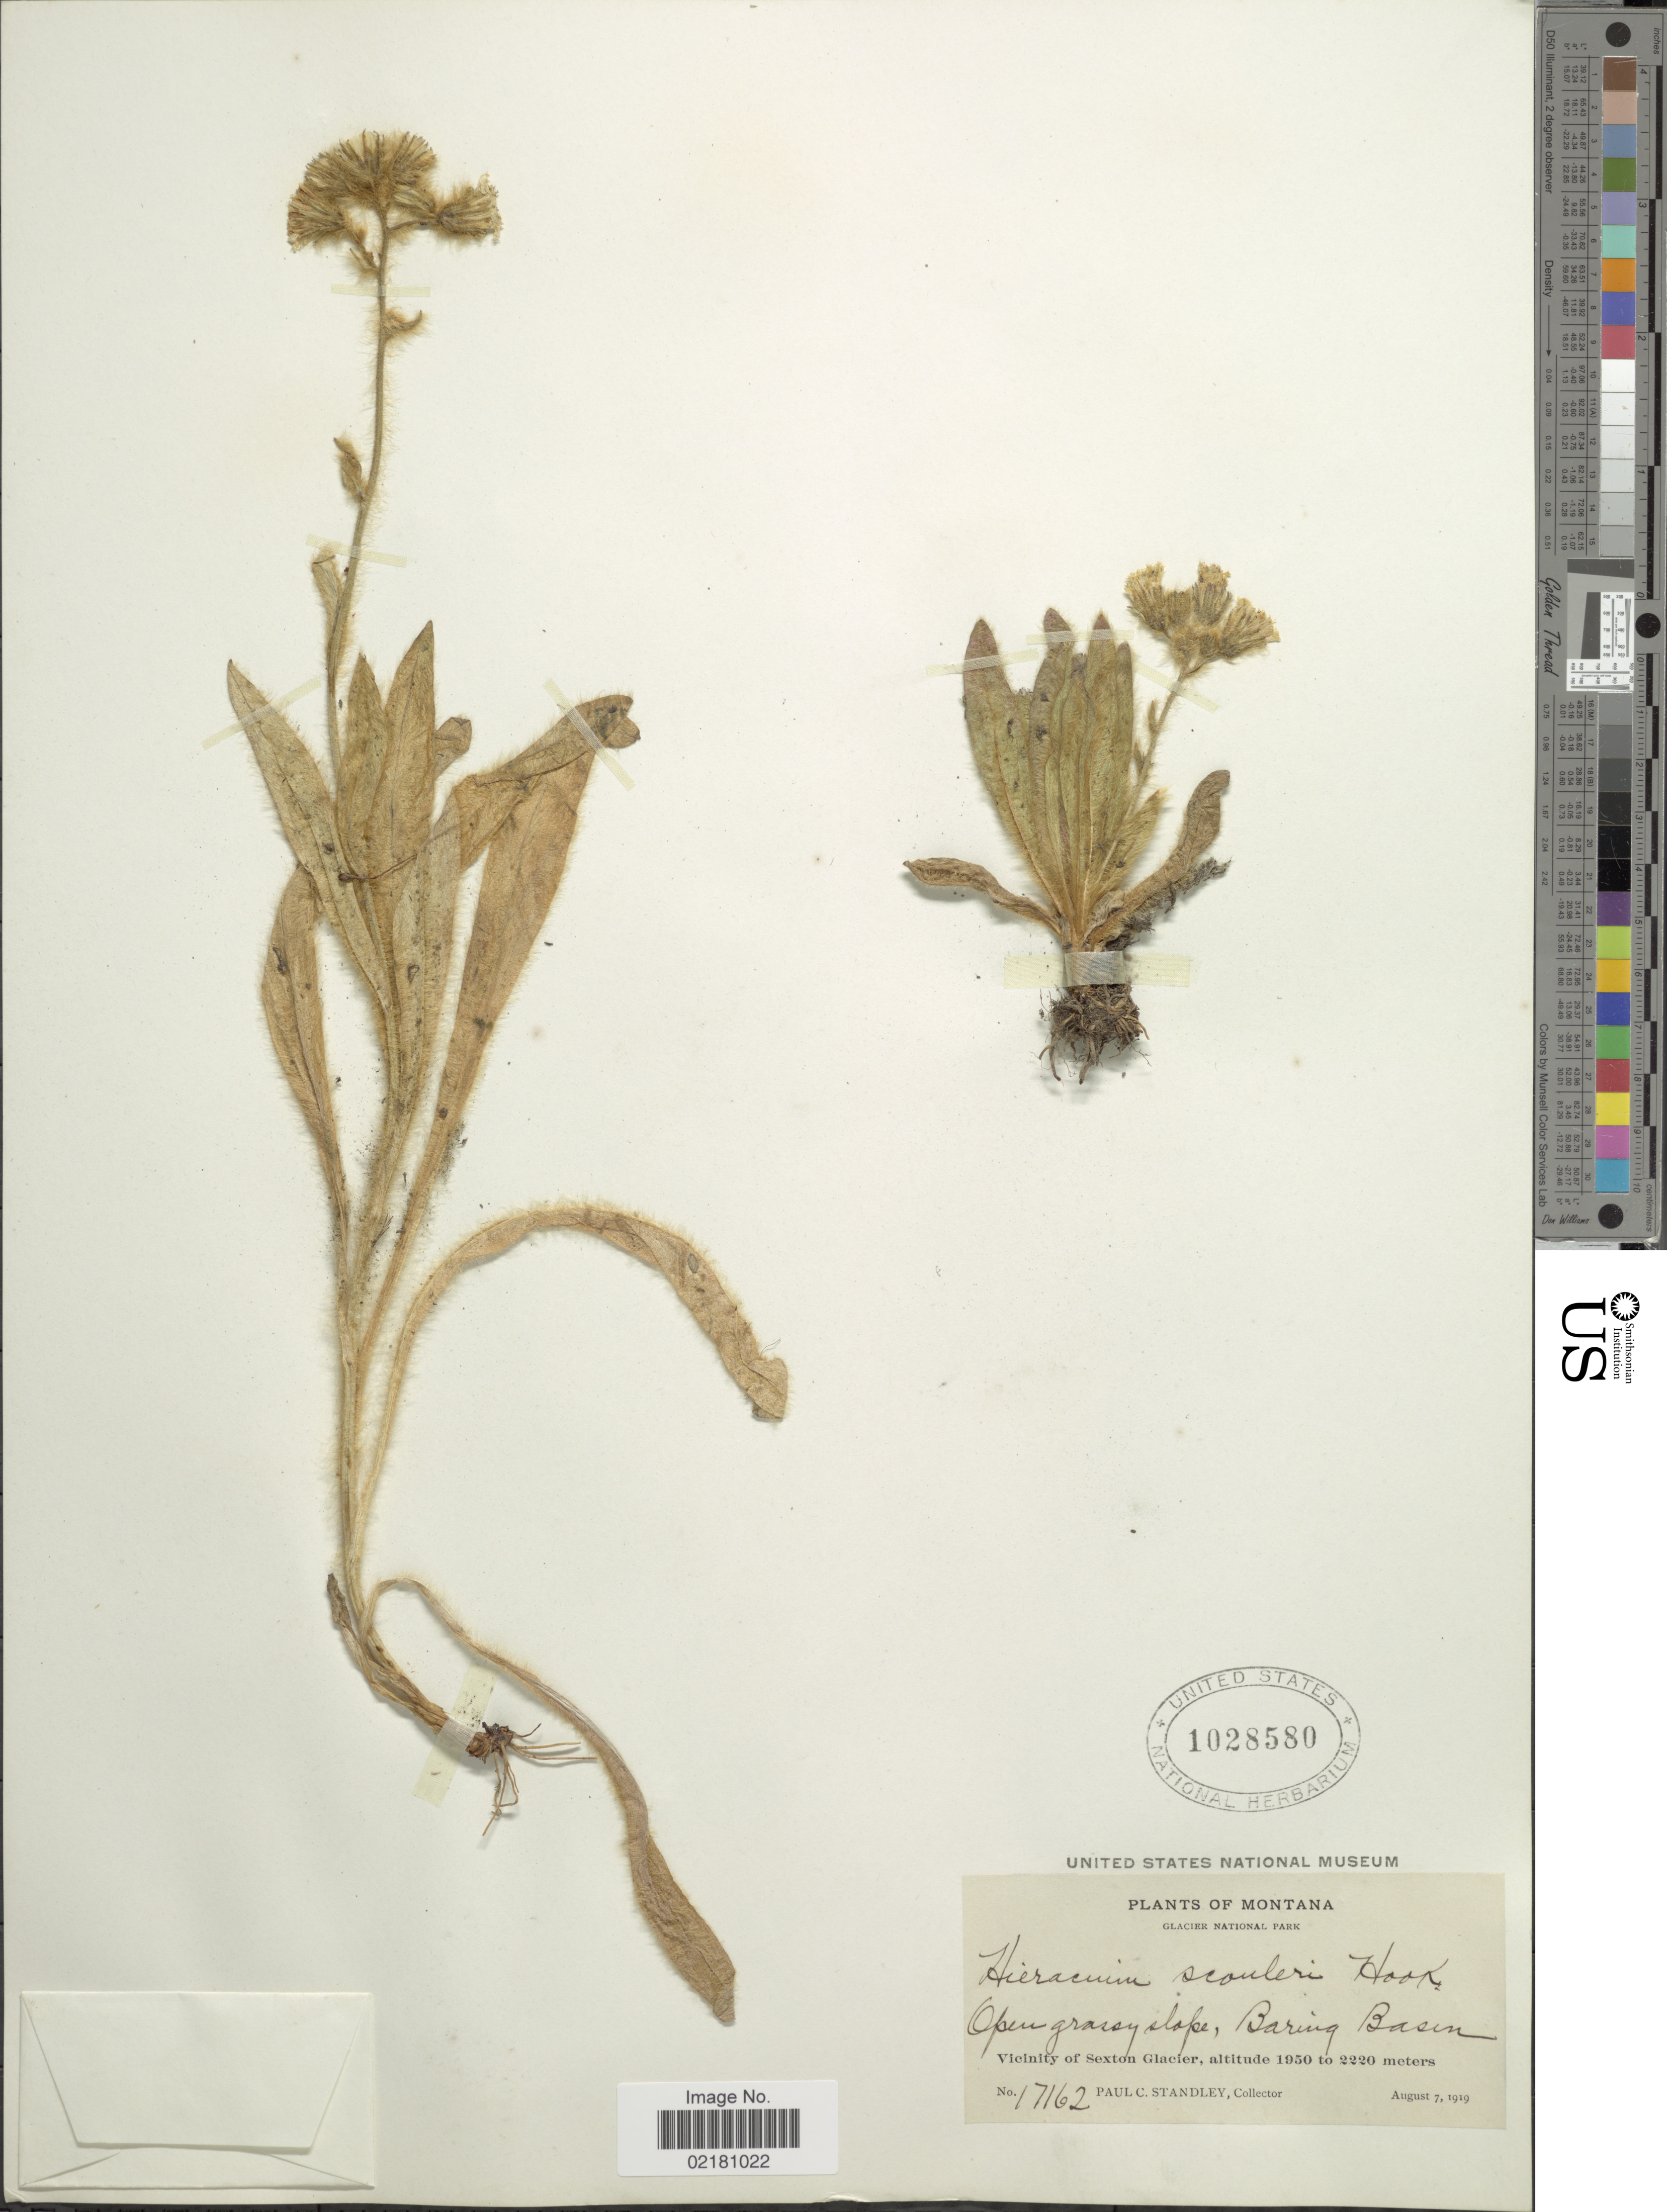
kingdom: Plantae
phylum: Tracheophyta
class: Magnoliopsida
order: Asterales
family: Asteraceae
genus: Hieracium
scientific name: Hieracium scouleri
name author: Hook.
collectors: P. C. Standley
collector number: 17162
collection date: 1919-08-07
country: United States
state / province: Montana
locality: Montana. Glacier National Park. Open grassy slope, Baring Basin. Vicinity of Sexton Glacier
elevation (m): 1950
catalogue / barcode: US 1028580